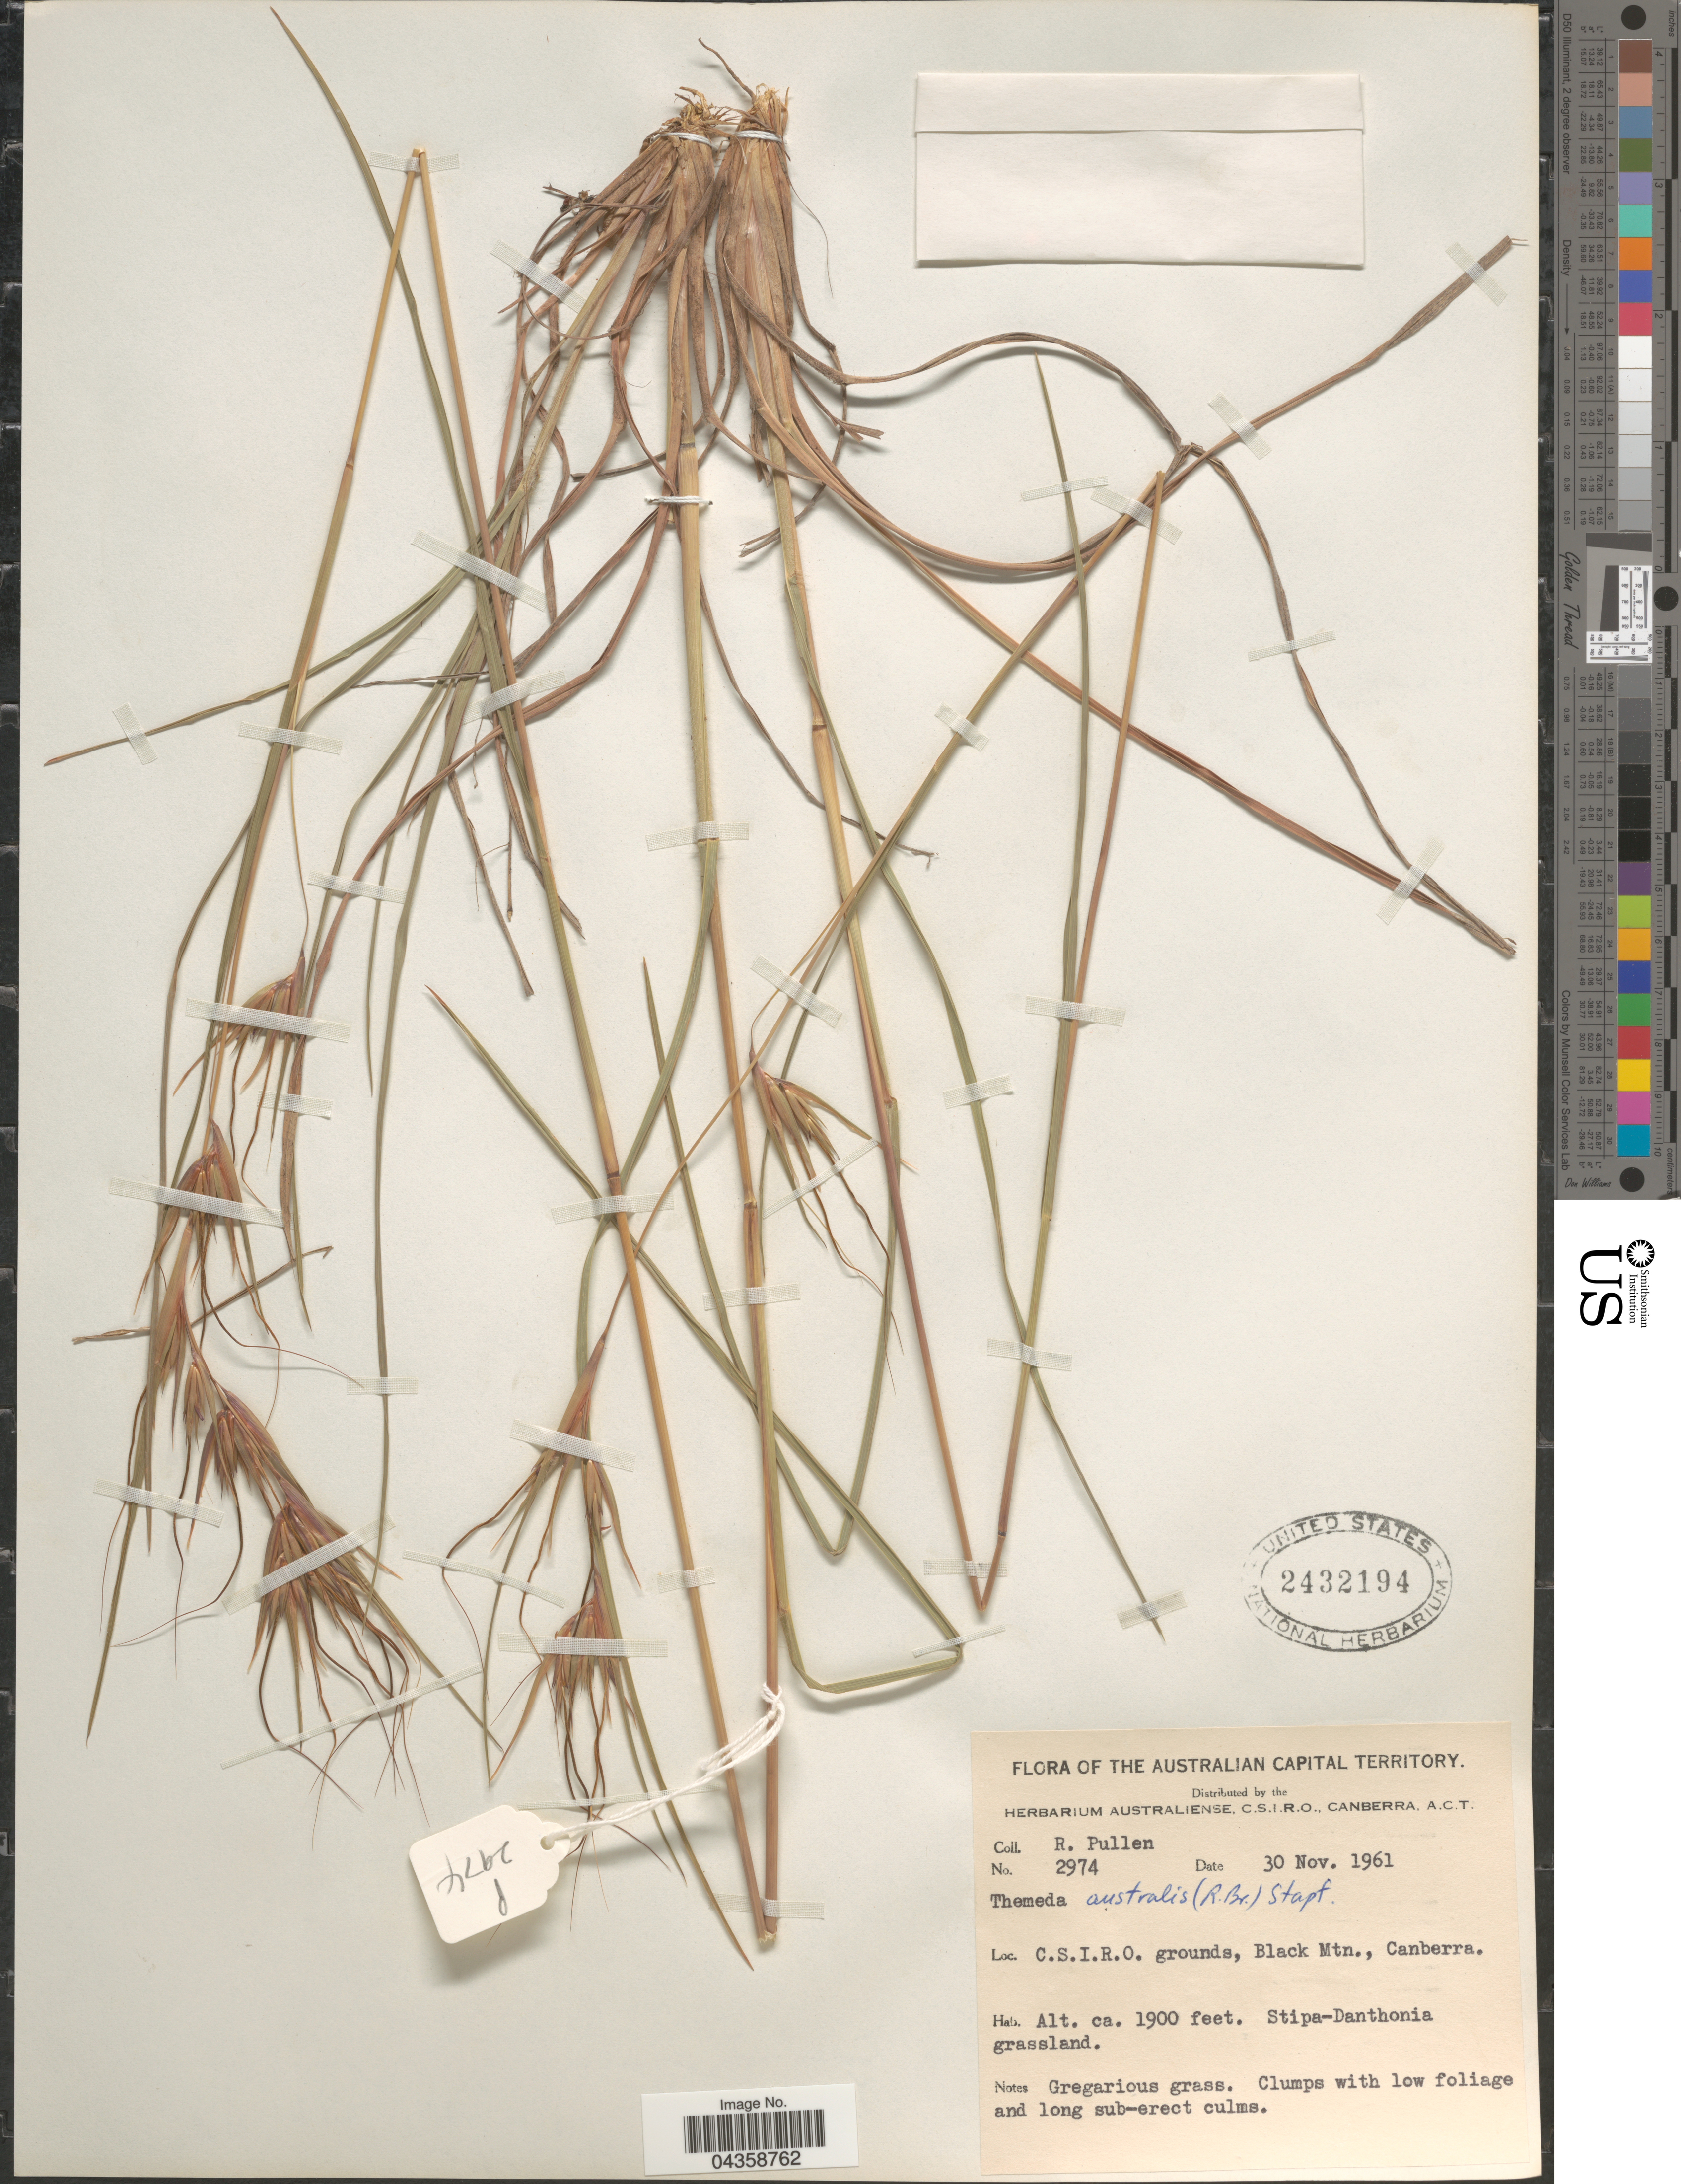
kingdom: Plantae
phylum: Tracheophyta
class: Liliopsida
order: Poales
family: Poaceae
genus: Themeda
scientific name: Themeda triandra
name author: Forssk.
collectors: R. Pullen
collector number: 2974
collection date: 1961-11-30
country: Australia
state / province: Australian Capital Territory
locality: The Australian Capital Territory. C.S.I.R.O. grounds, Black Mtn., Canberra.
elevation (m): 579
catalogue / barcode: US 2432194